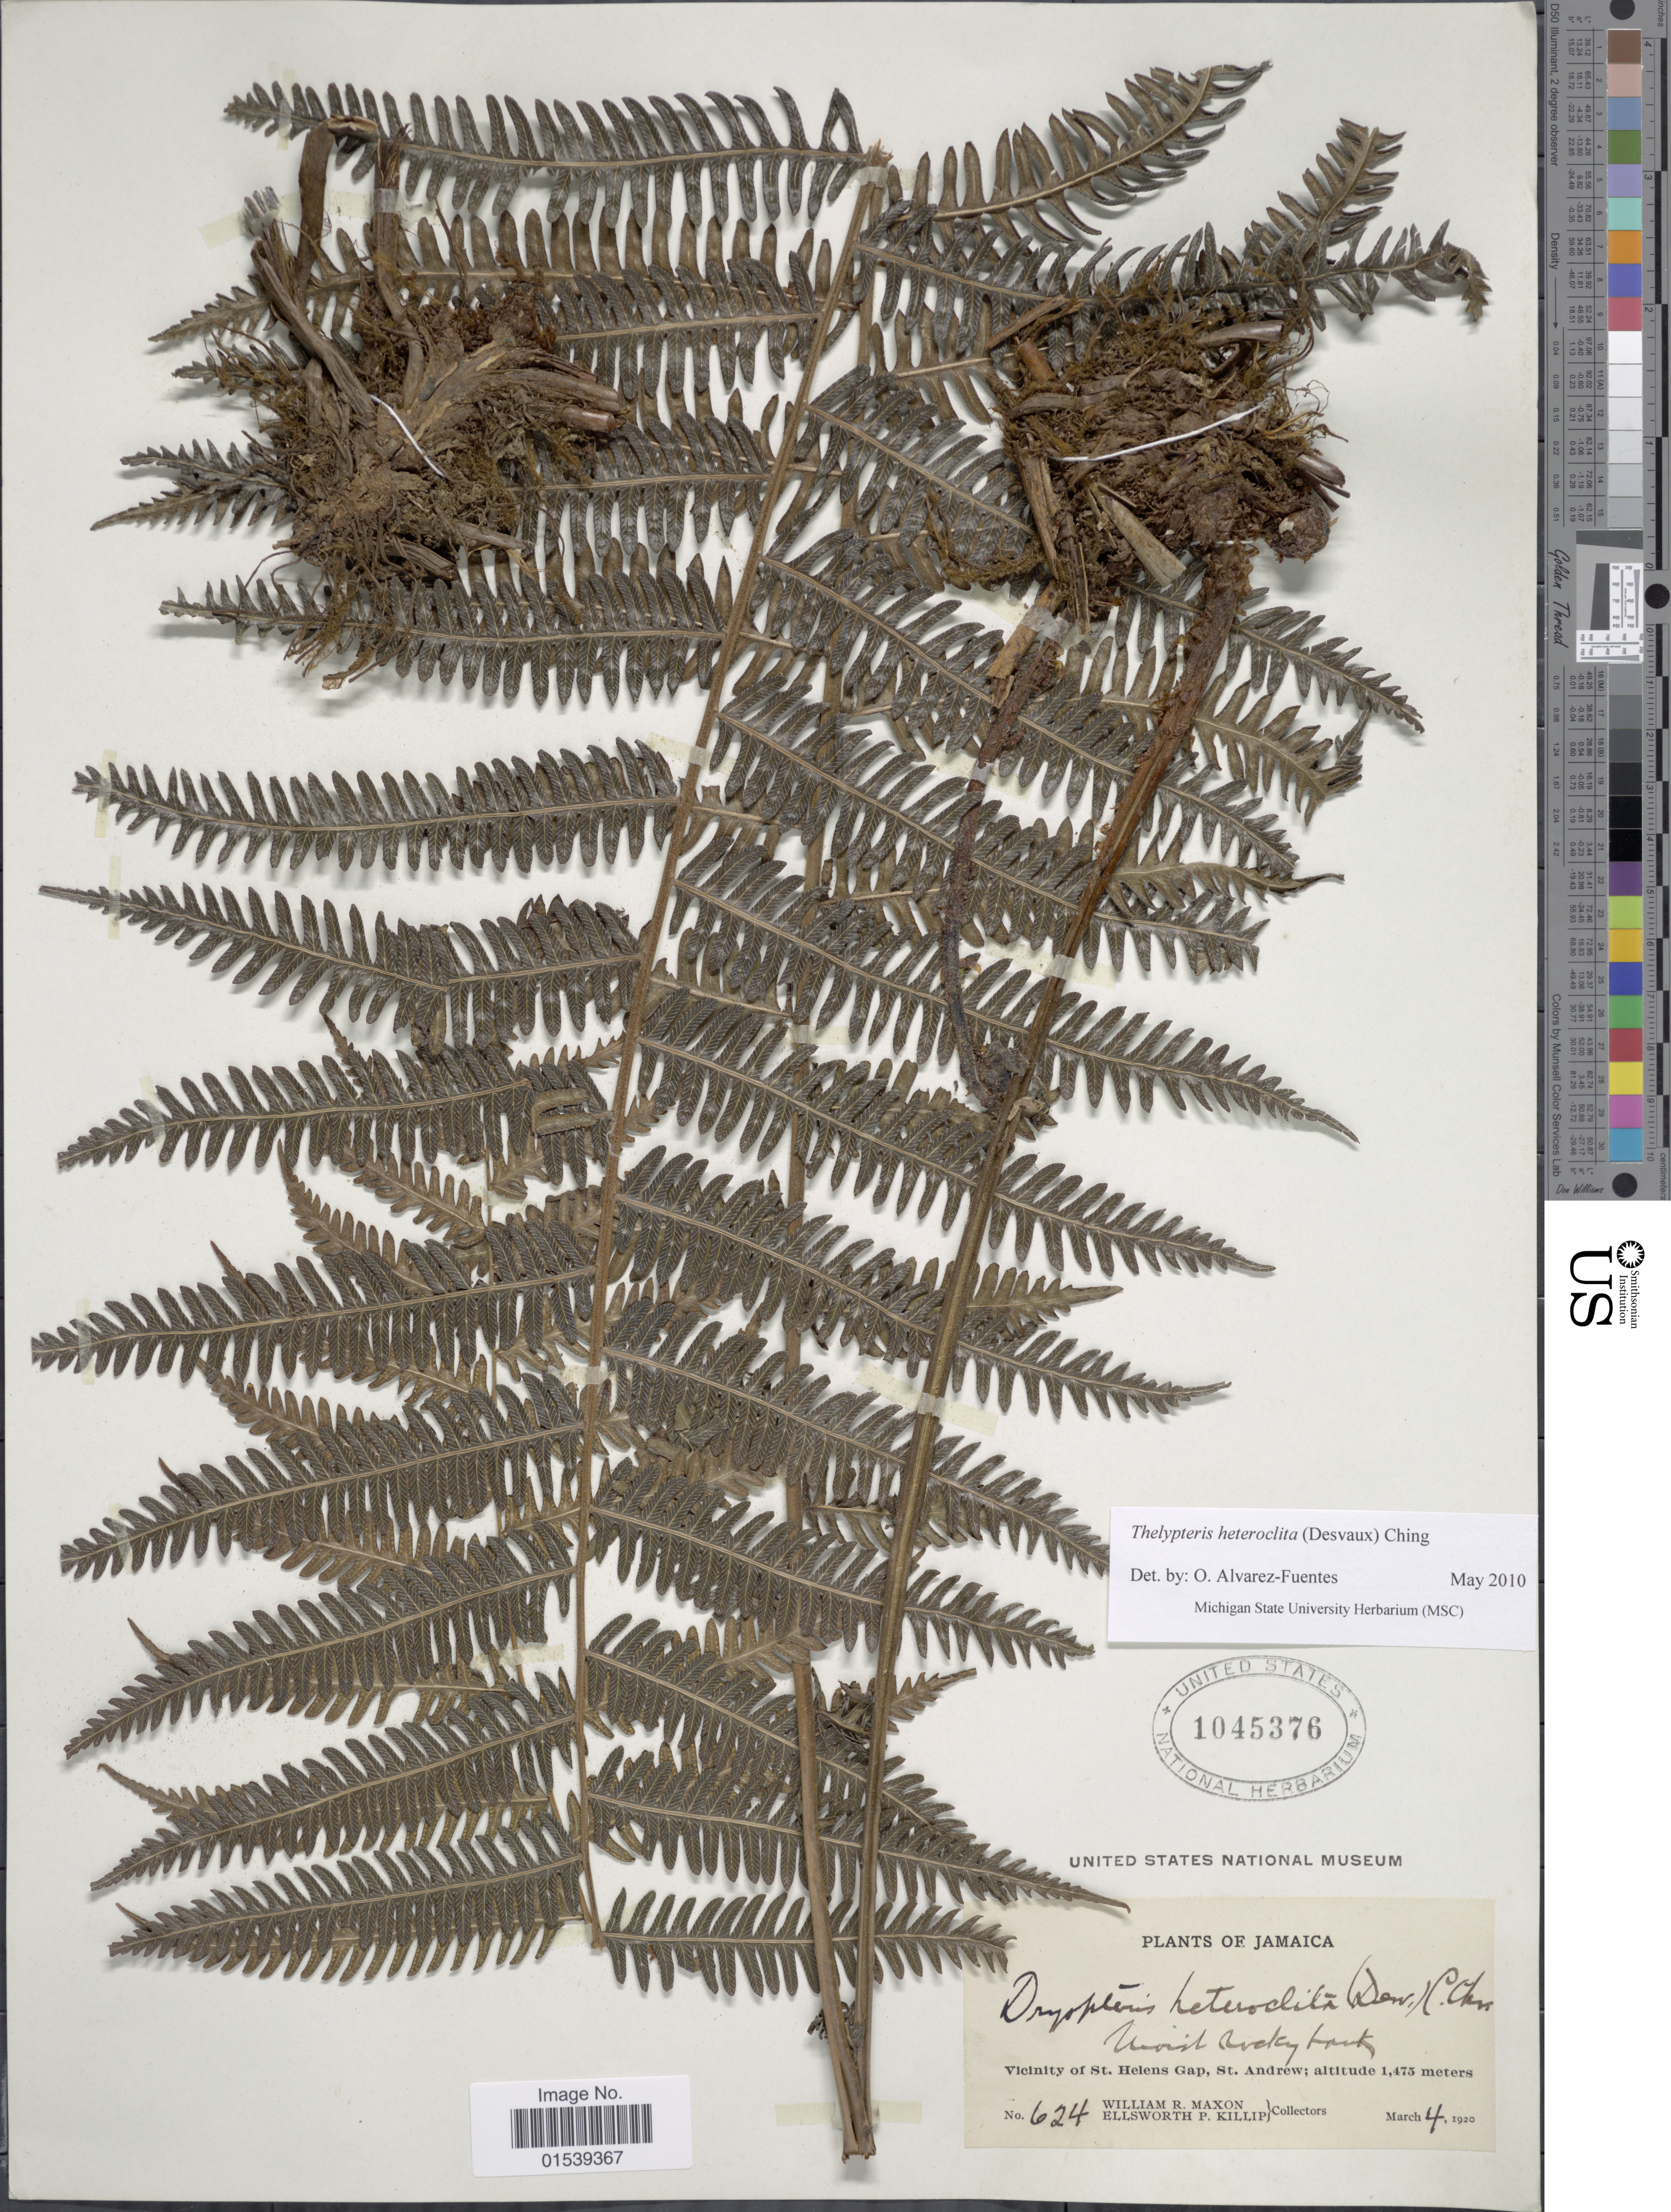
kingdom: Plantae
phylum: Tracheophyta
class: Polypodiopsida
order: Polypodiales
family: Thelypteridaceae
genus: Amauropelta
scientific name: Amauropelta heteroclita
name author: (Desv.) Pic. Serm.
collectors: W. R. Maxon & E. P. Killip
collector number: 624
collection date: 1920-03-04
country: Jamaica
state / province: Saint Andrew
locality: Vicinity of St. Helens Gap, St. Andrew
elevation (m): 1475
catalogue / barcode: US 1045376